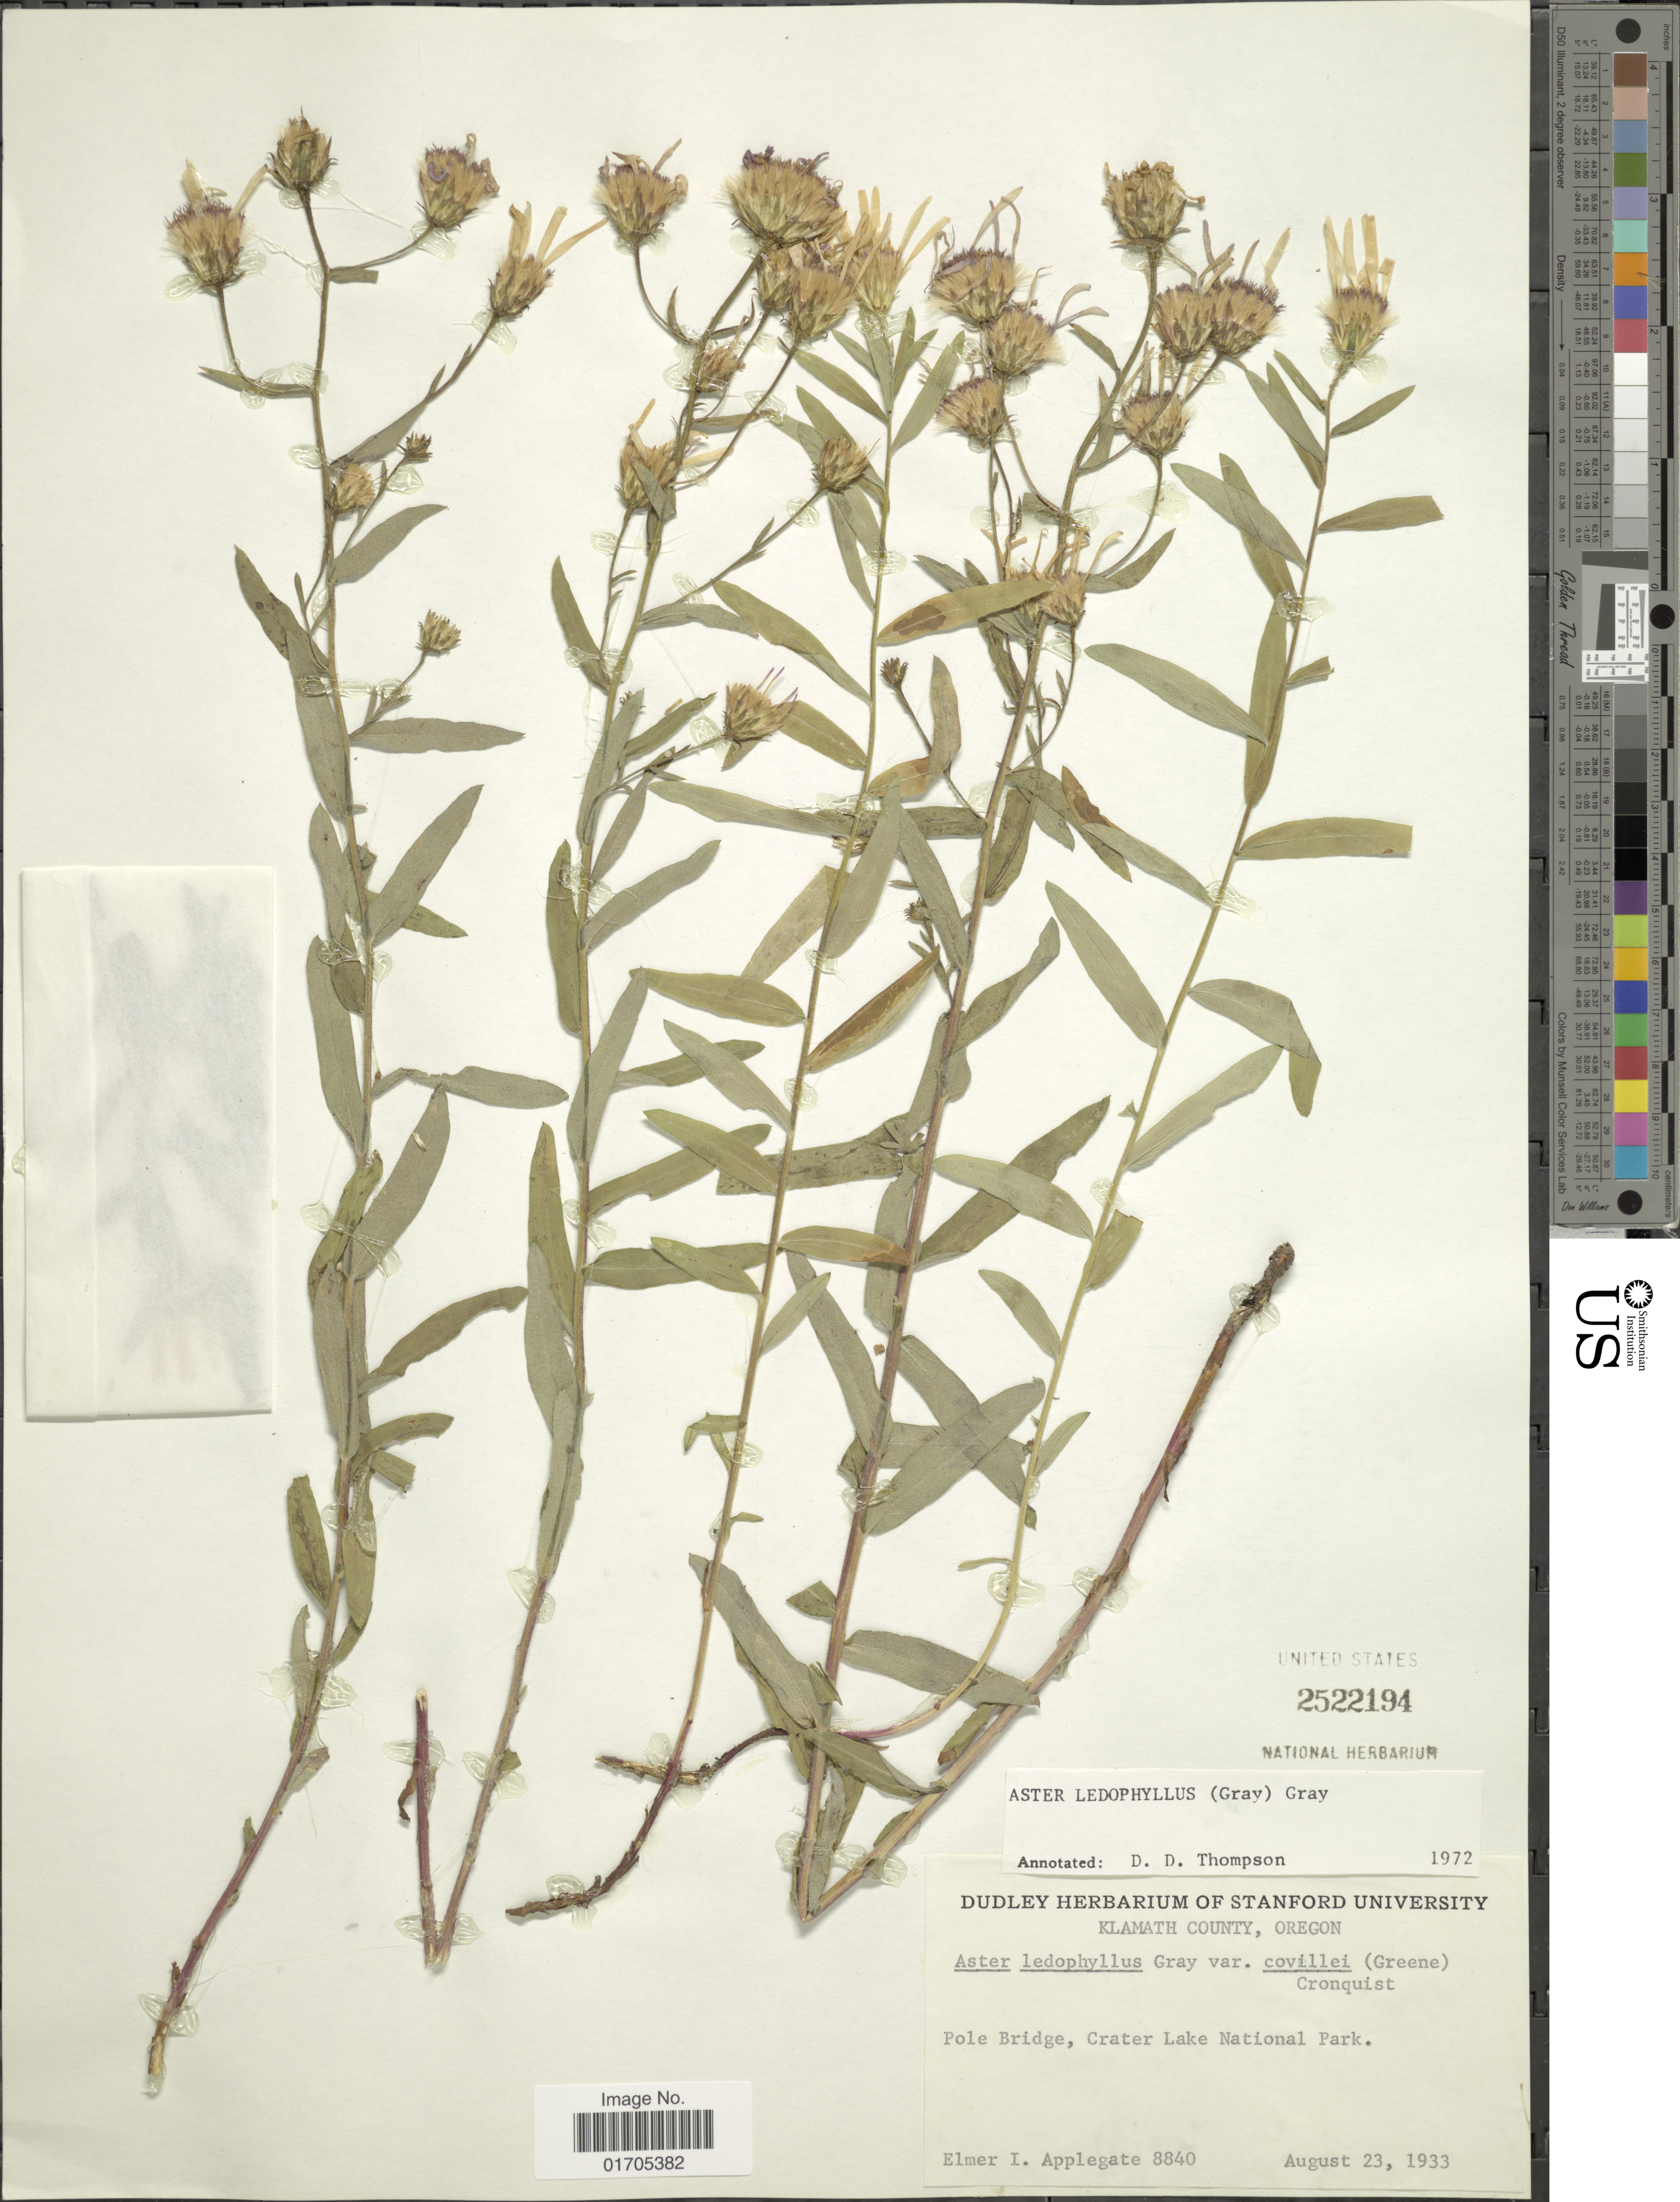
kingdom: Plantae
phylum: Tracheophyta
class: Magnoliopsida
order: Asterales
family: Asteraceae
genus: Eucephalus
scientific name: Eucephalus ledophyllus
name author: (A. Gray) Greene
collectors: E. I. Applegate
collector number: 8840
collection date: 1933-08-23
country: United States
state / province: Oregon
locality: Klamath County, Oregon. Pole Bridge, Crater Lake National Park.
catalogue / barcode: US 2522194